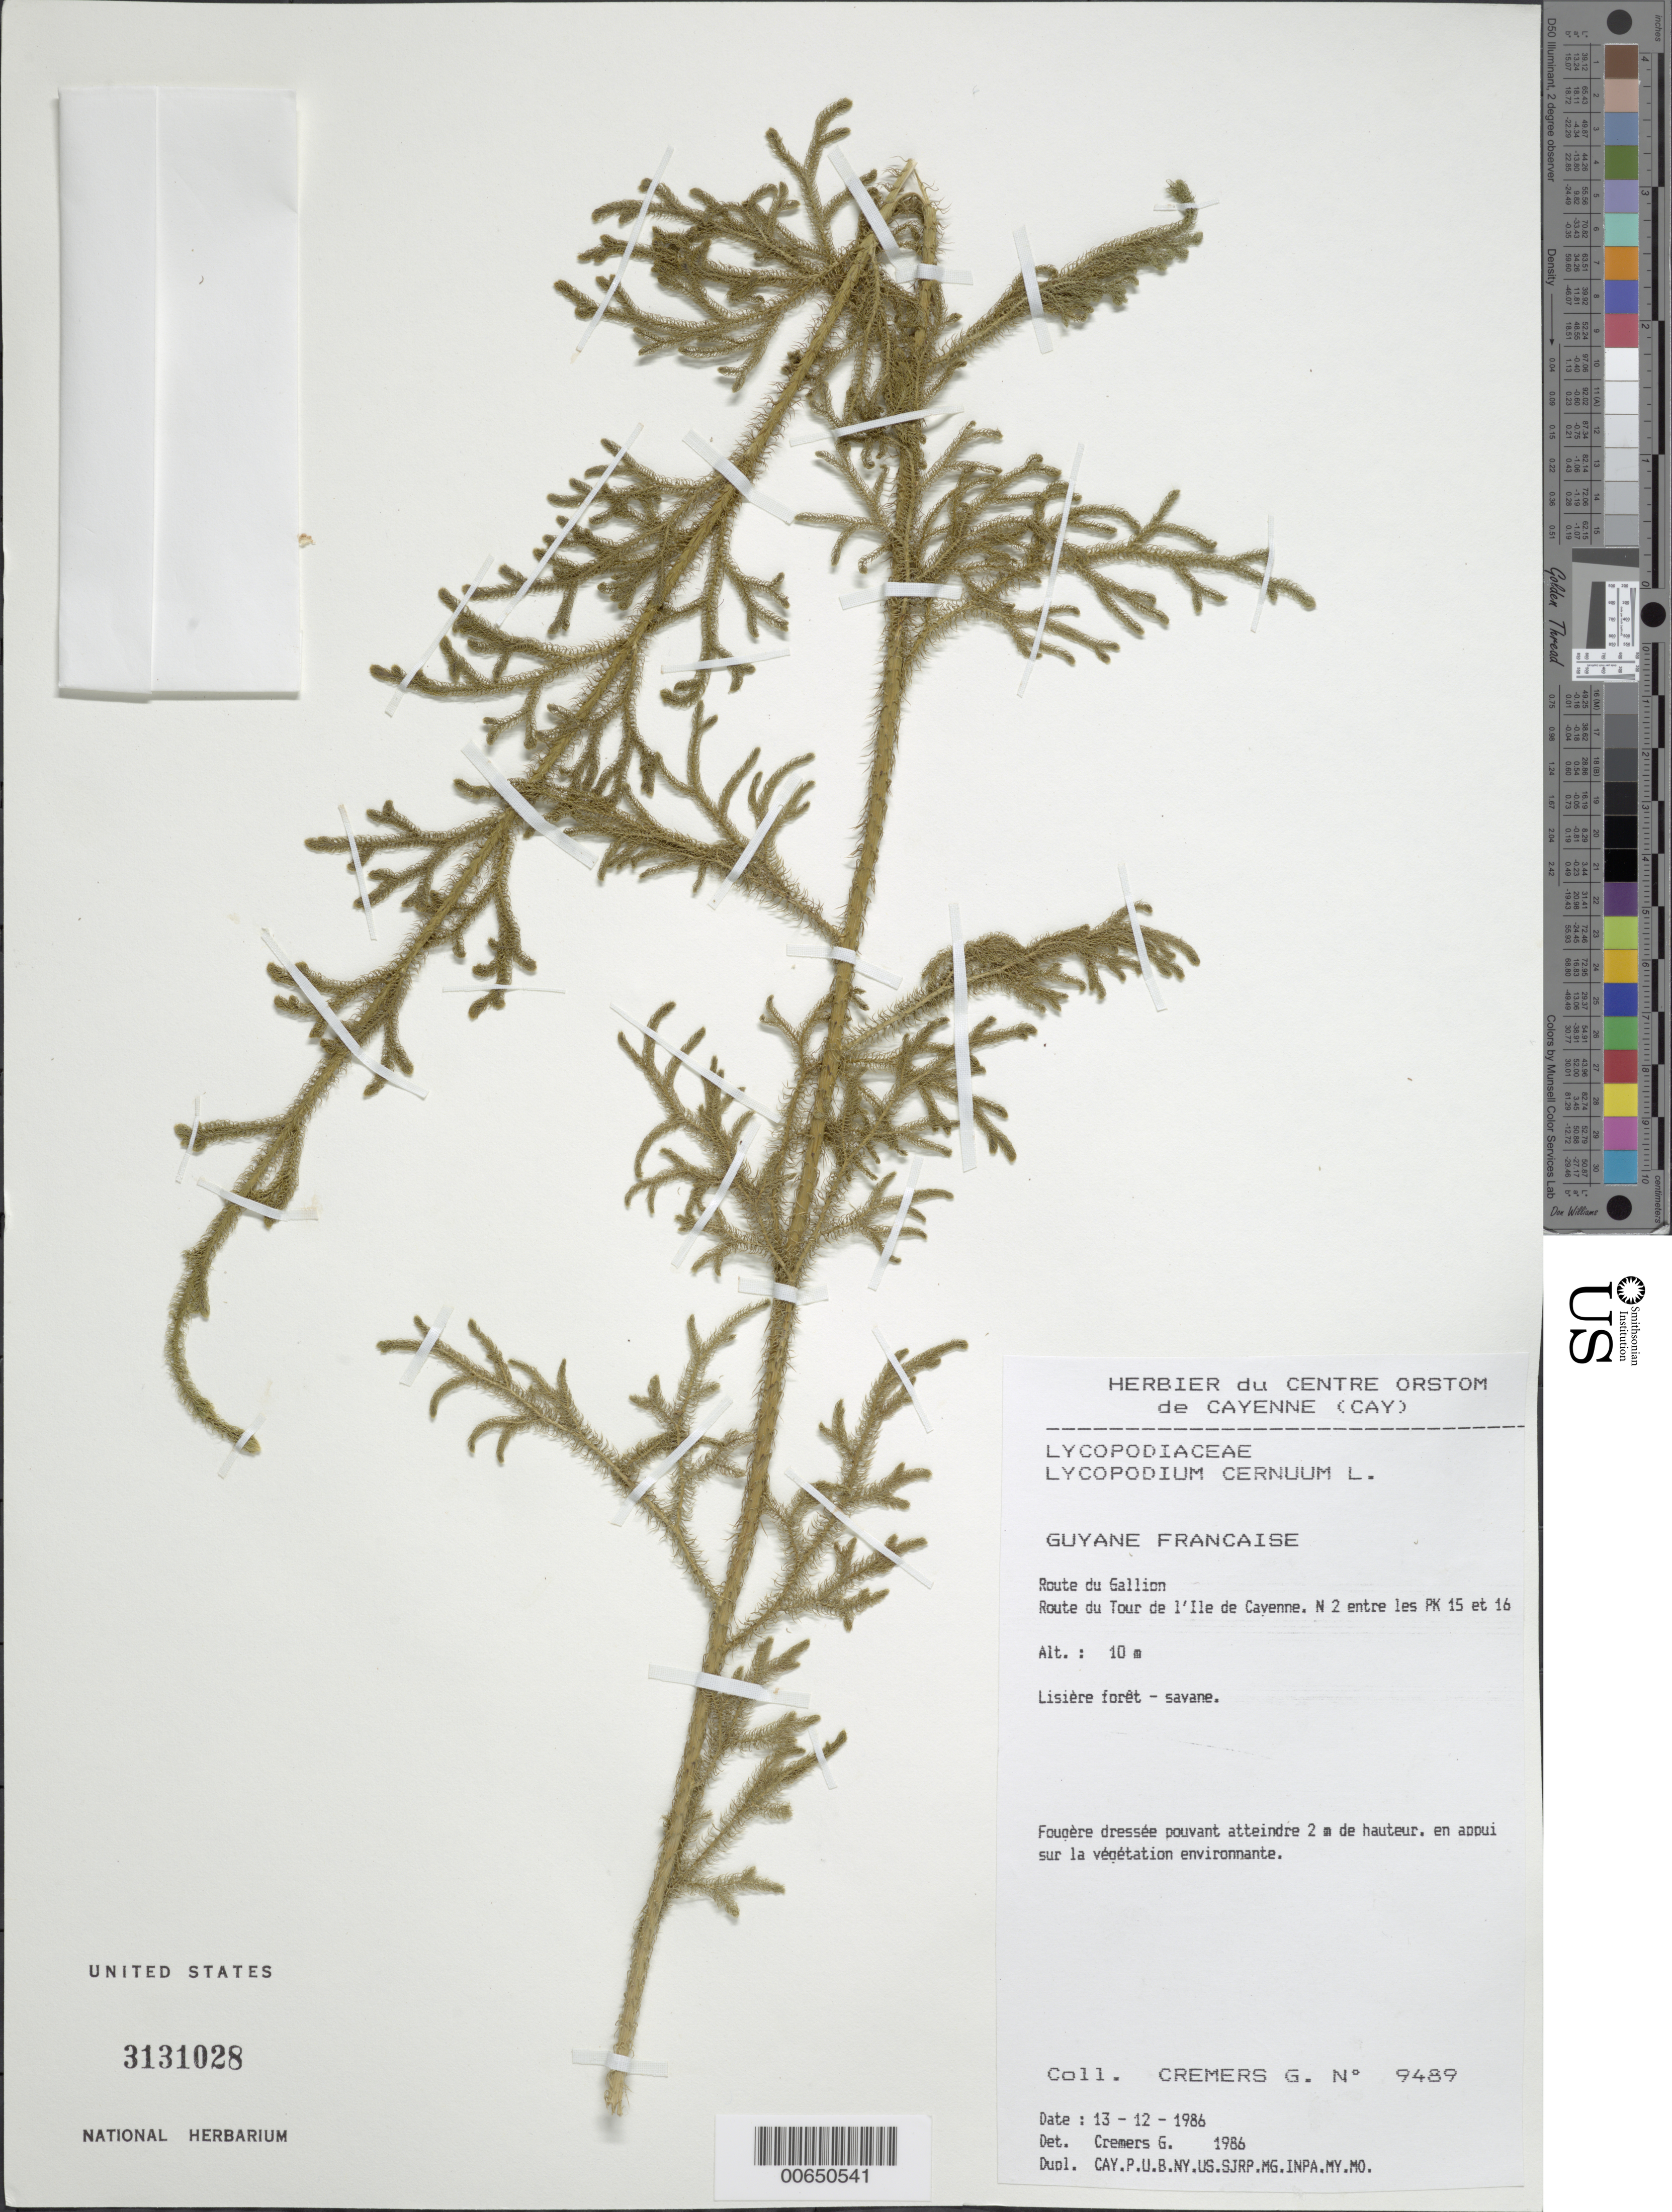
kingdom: Plantae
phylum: Tracheophyta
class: Lycopodiopsida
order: Lycopodiales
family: Lycopodiaceae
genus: Palhinhaea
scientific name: Palhinhaea cernua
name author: (L.) Vasc. & Franco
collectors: G. Cremers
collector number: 9489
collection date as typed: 13-Dec-86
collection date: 1986-12-13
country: French Guiana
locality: Ile de Cayenne, N2 betw. PK 15-16, route du Gallion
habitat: Edge of forest trail-savanna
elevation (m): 10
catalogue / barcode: US 3131028